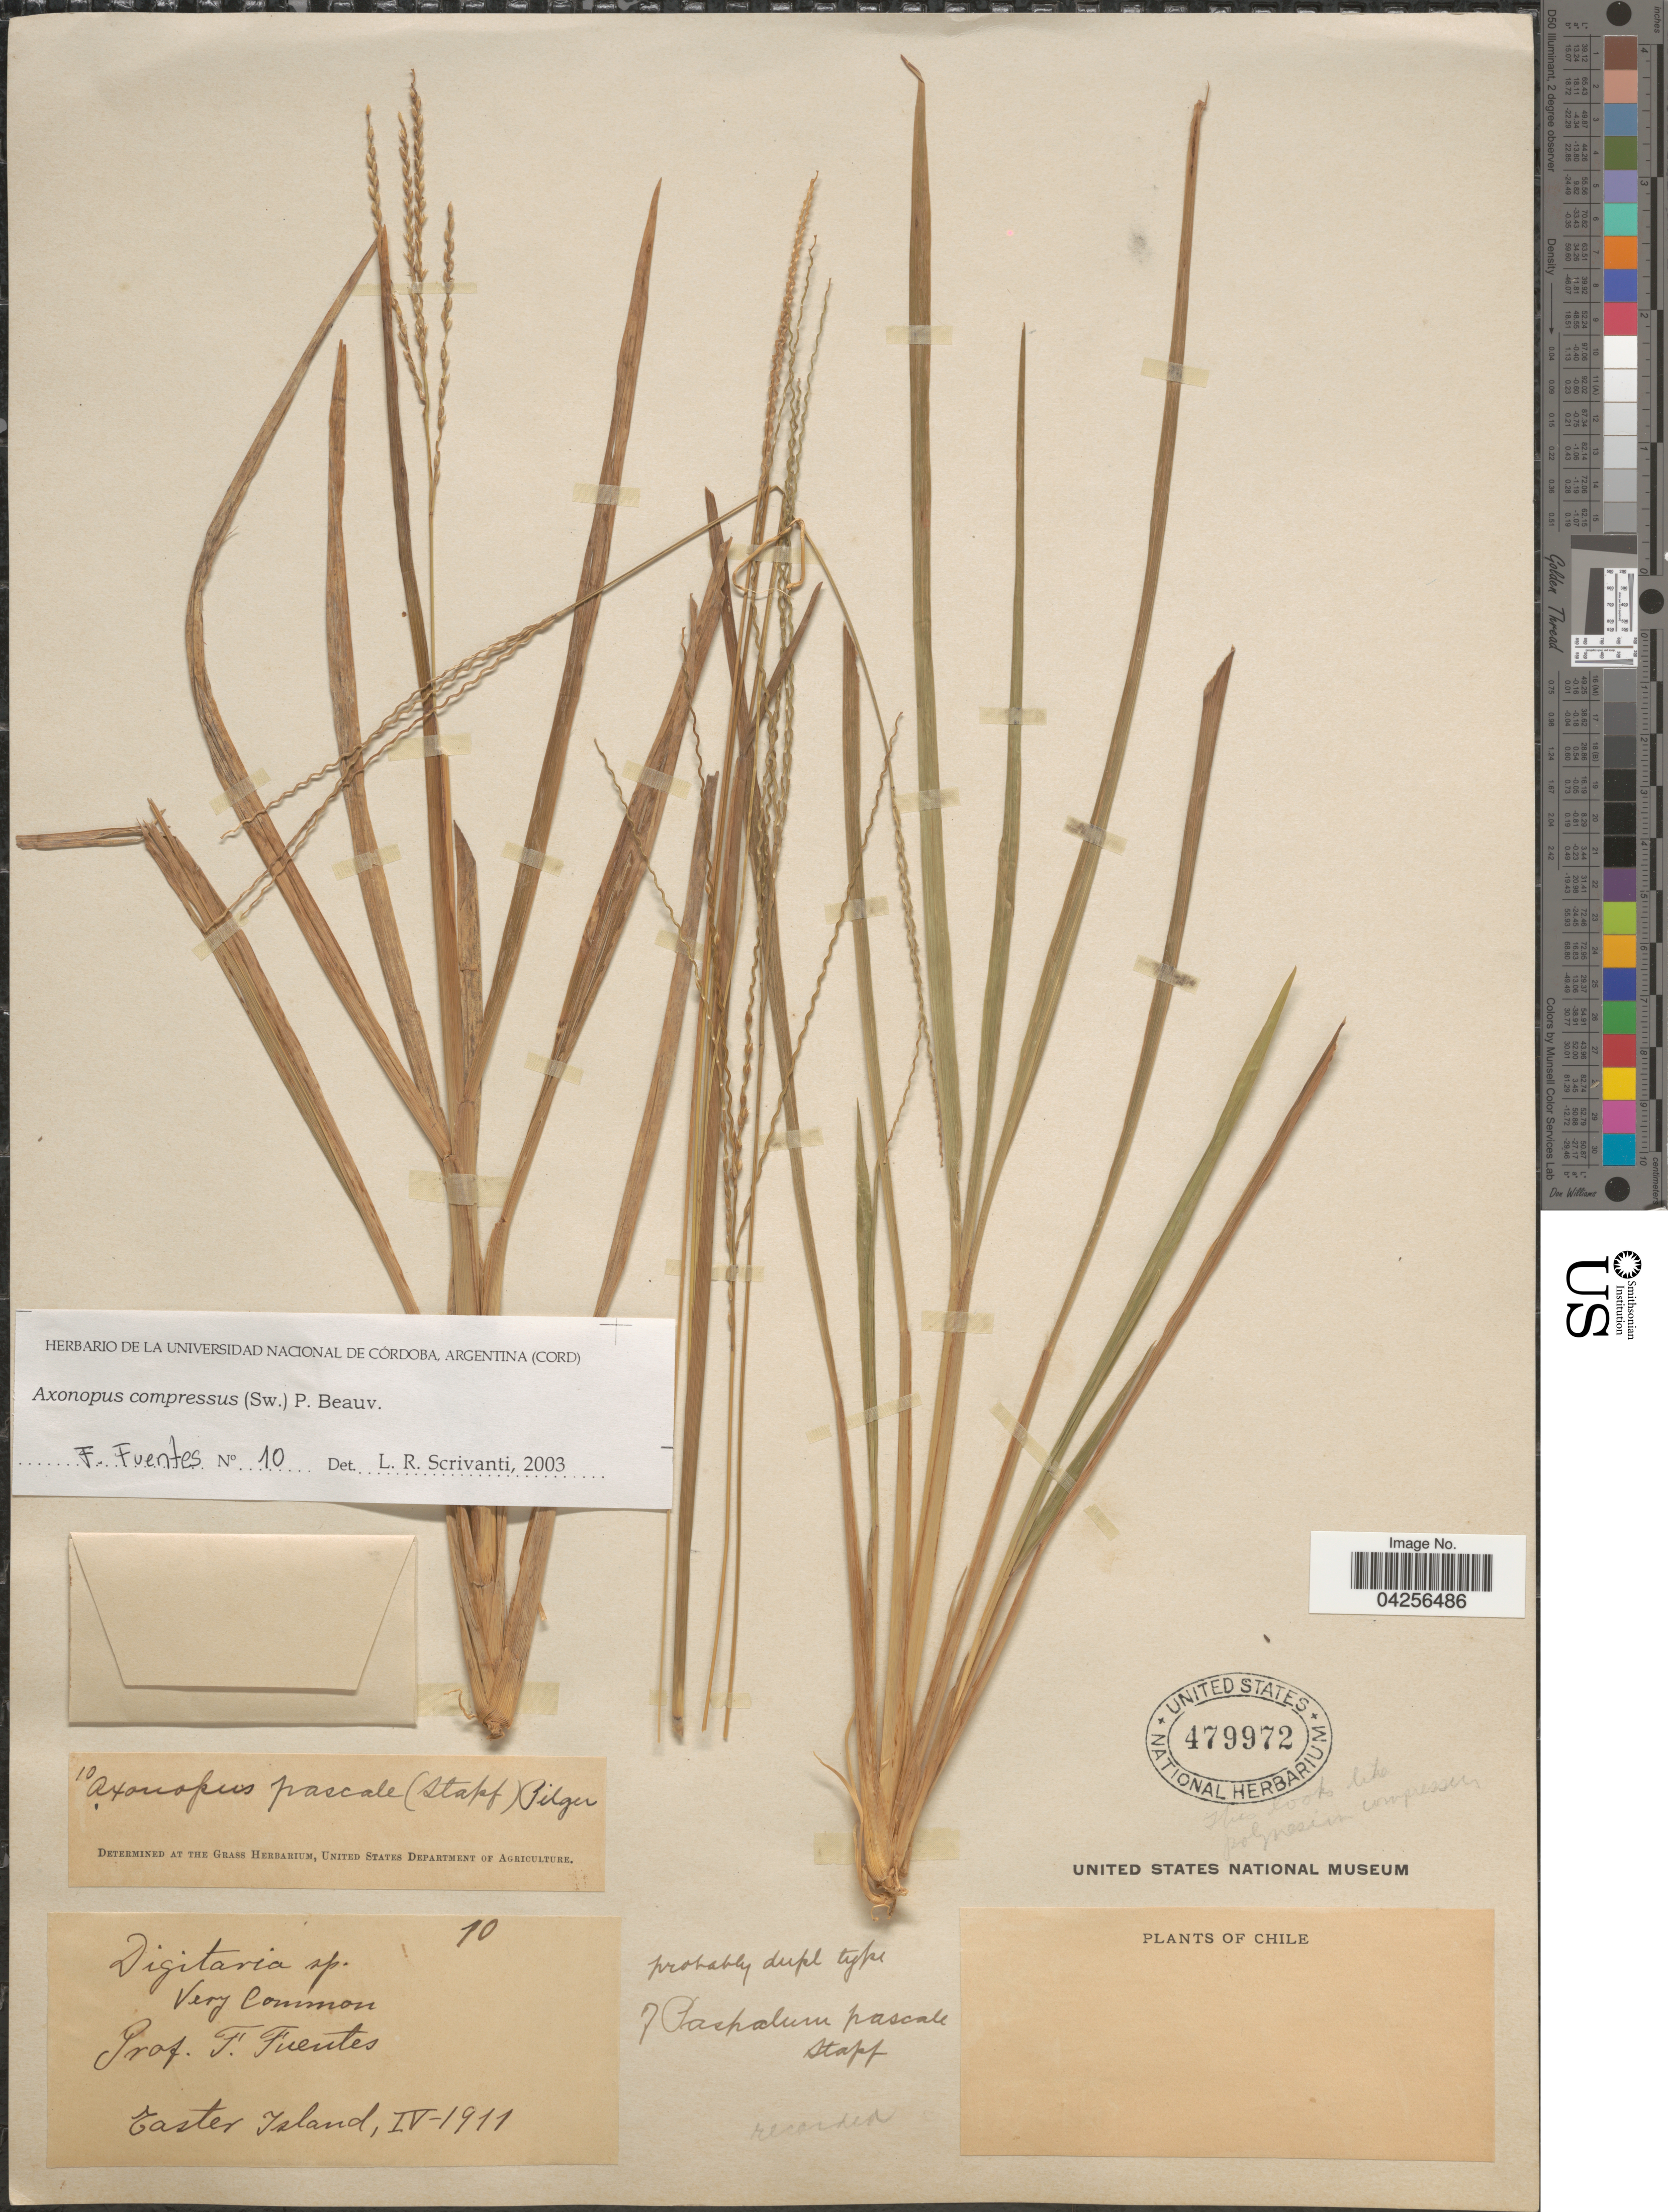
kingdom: Plantae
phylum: Tracheophyta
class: Liliopsida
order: Poales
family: Poaceae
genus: Axonopus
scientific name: Axonopus compressus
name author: (Sw.) P. Beauv.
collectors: F. Fuentes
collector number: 10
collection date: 1911-04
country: Chile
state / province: Valparaíso (V)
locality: Easter Island.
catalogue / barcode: US 479972